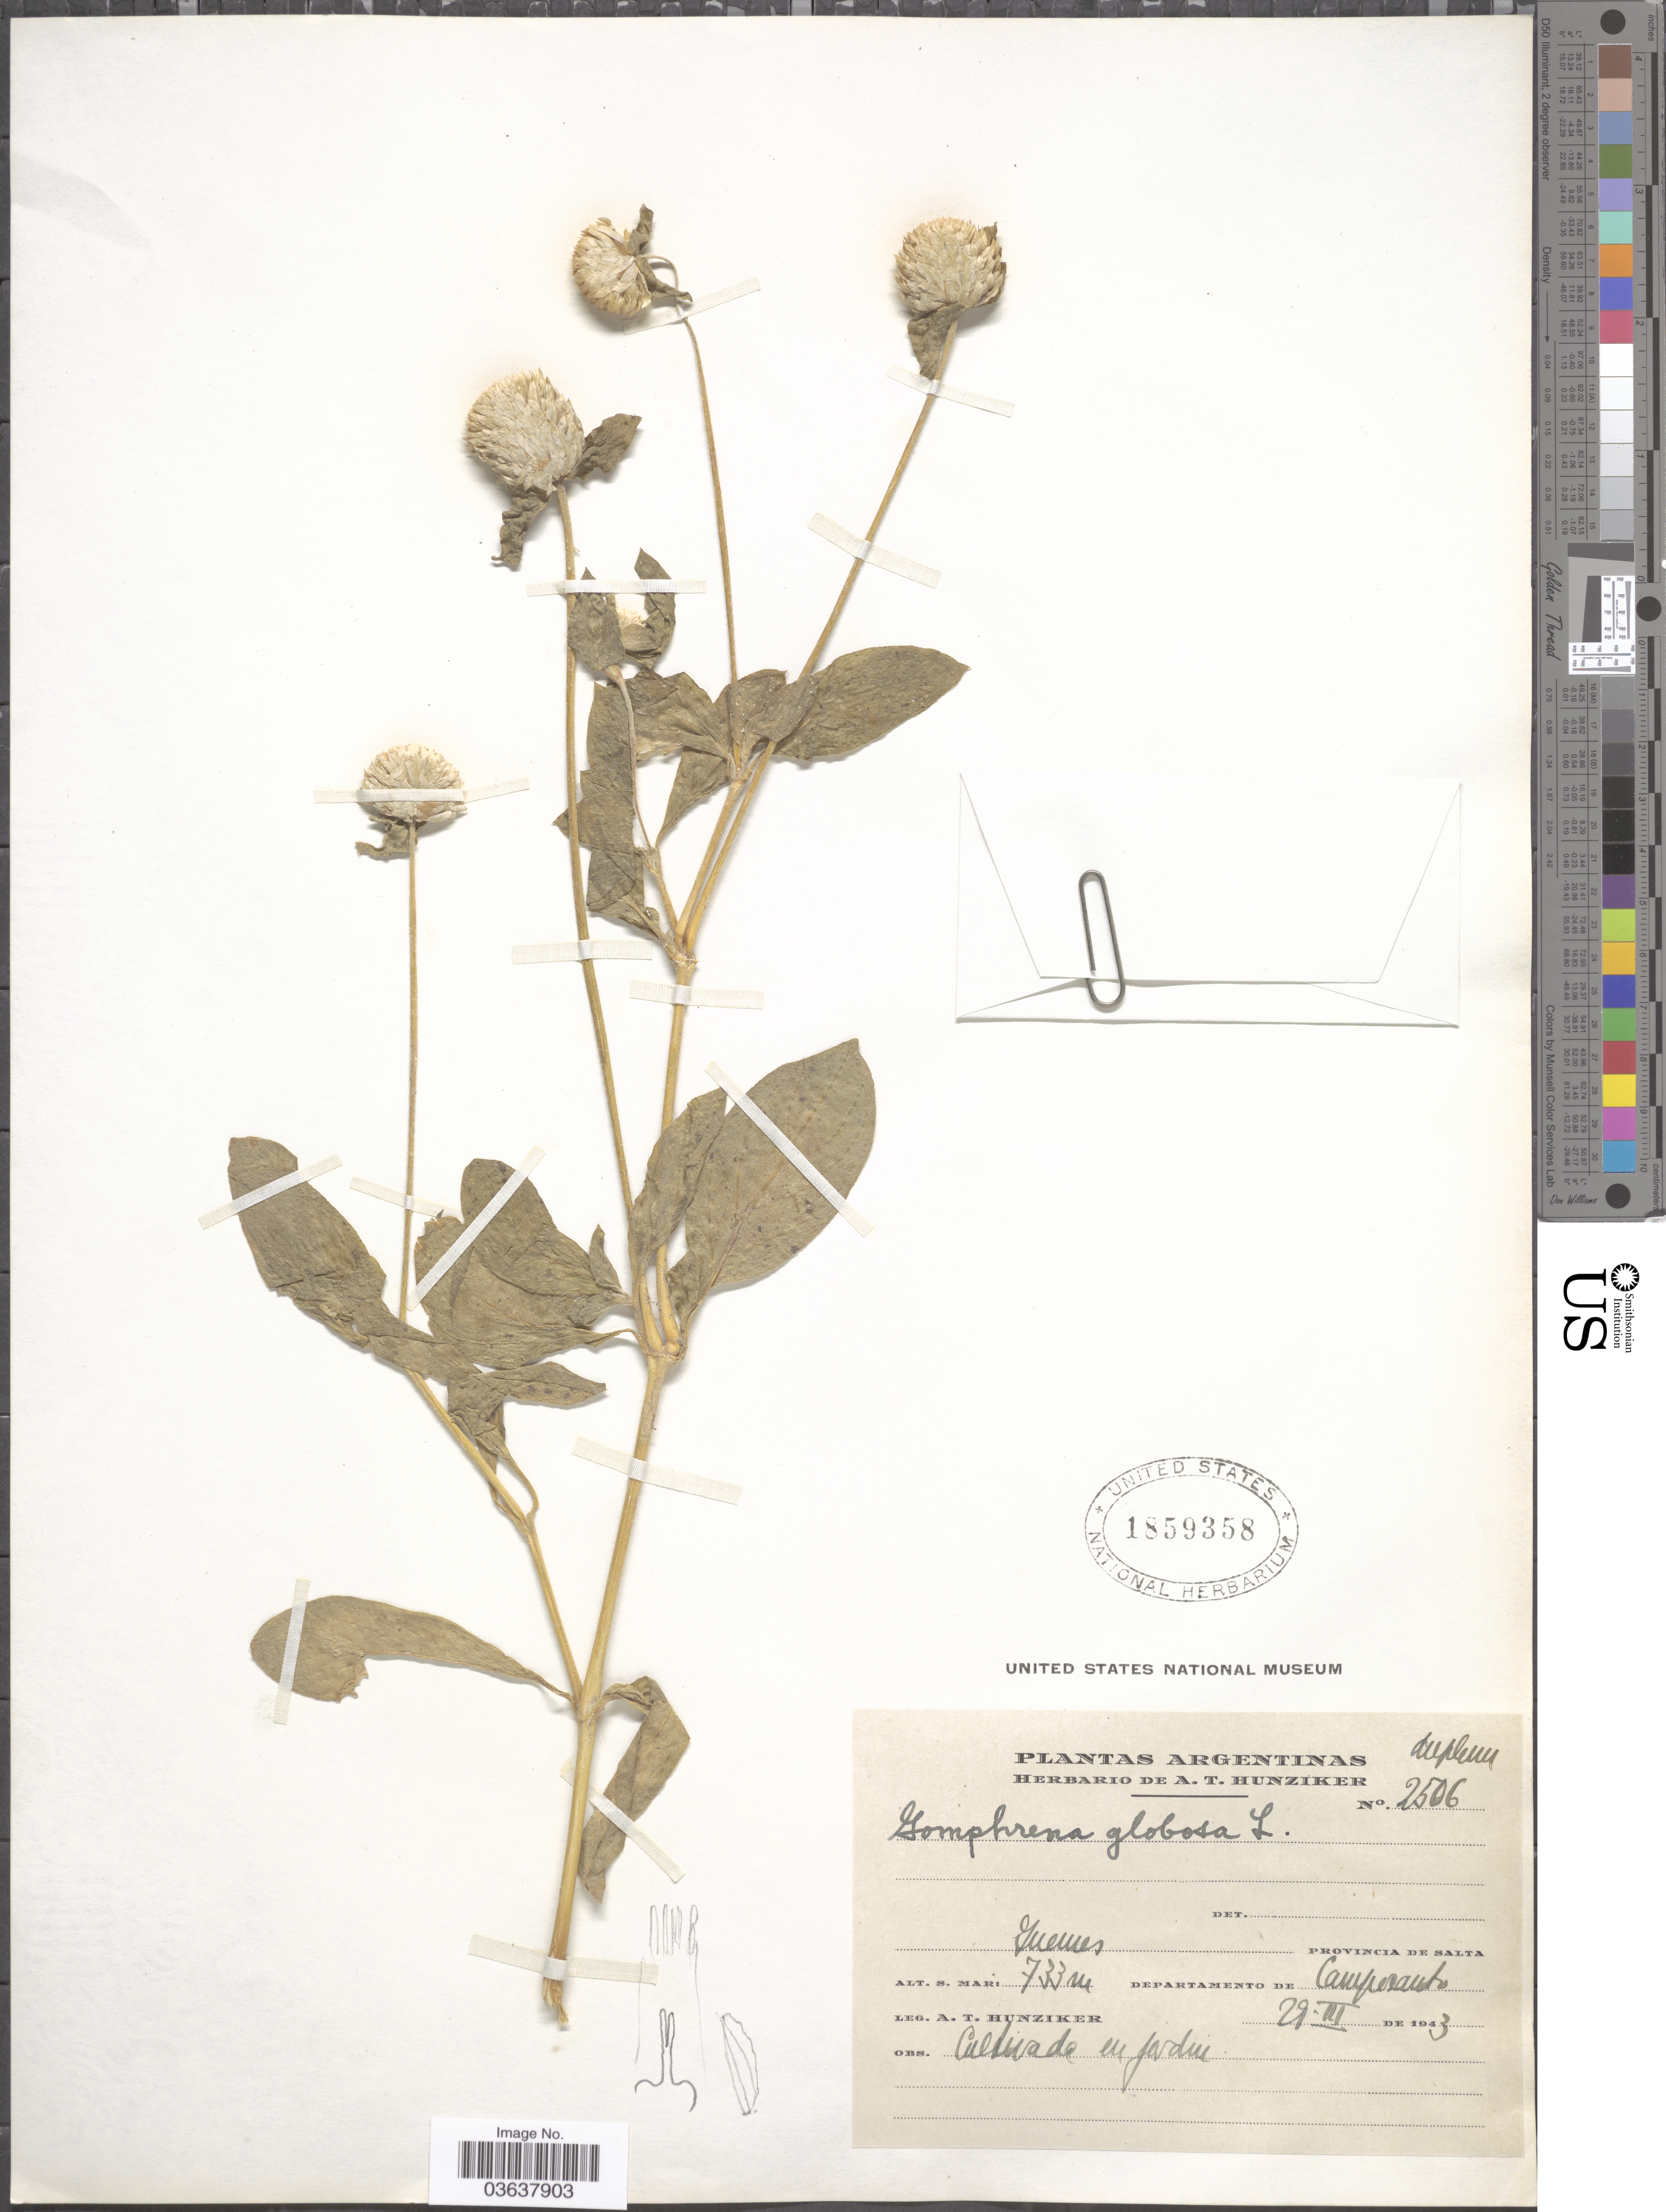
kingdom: Plantae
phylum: Tracheophyta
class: Magnoliopsida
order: Caryophyllales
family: Amaranthaceae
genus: Gomphrena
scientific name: Gomphrena globosa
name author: L.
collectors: A. T. Hunziker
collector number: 2506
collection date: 1943-03-29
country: Argentina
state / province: Salta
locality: Guemes [unsure placement]. Departamento de Camposanto.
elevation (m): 733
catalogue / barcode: US 1859358